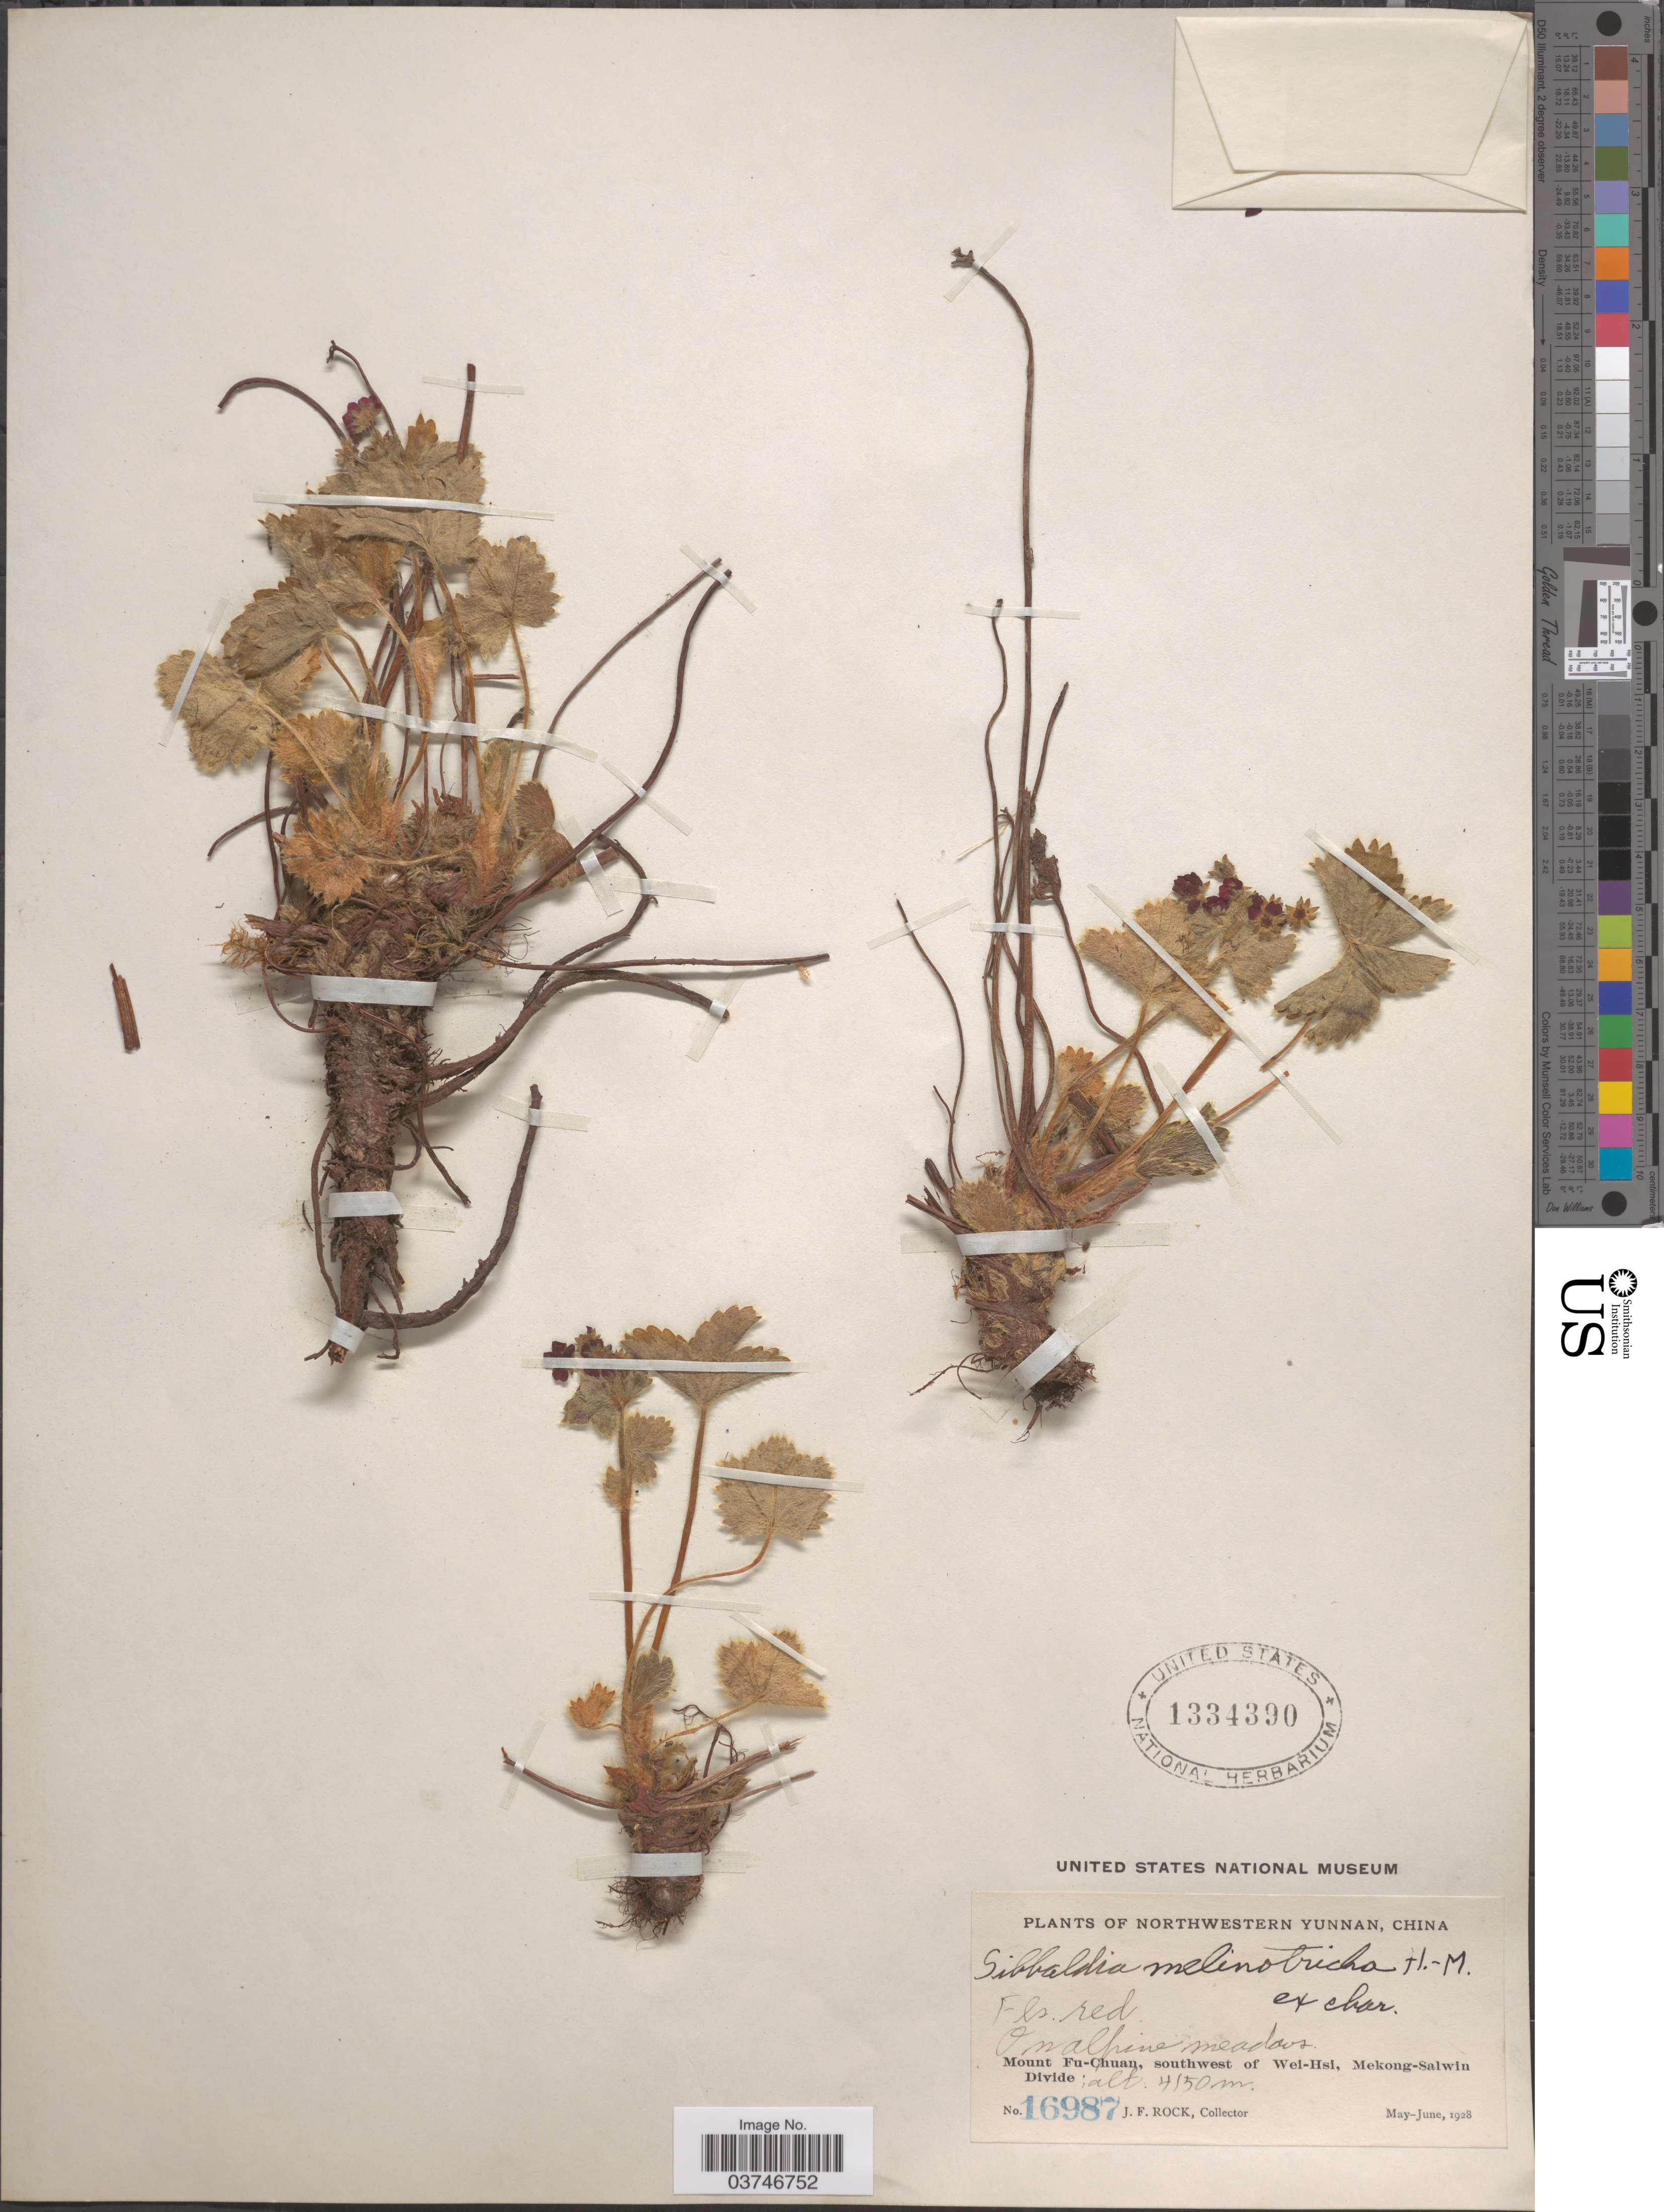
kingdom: Plantae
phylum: Tracheophyta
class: Magnoliopsida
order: Rosales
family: Rosaceae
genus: Sibbaldia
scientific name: Sibbaldia melinotricha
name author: Hand.-Mazz.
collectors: J. Rock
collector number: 16987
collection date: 1928-05/1928-06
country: China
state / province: Yunnan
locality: Northwestern Yunnan. Mount Fu-Chuan, southwest of Wei-Hsi, Mekong-Salwin Divide.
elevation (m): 4150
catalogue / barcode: US 1334390